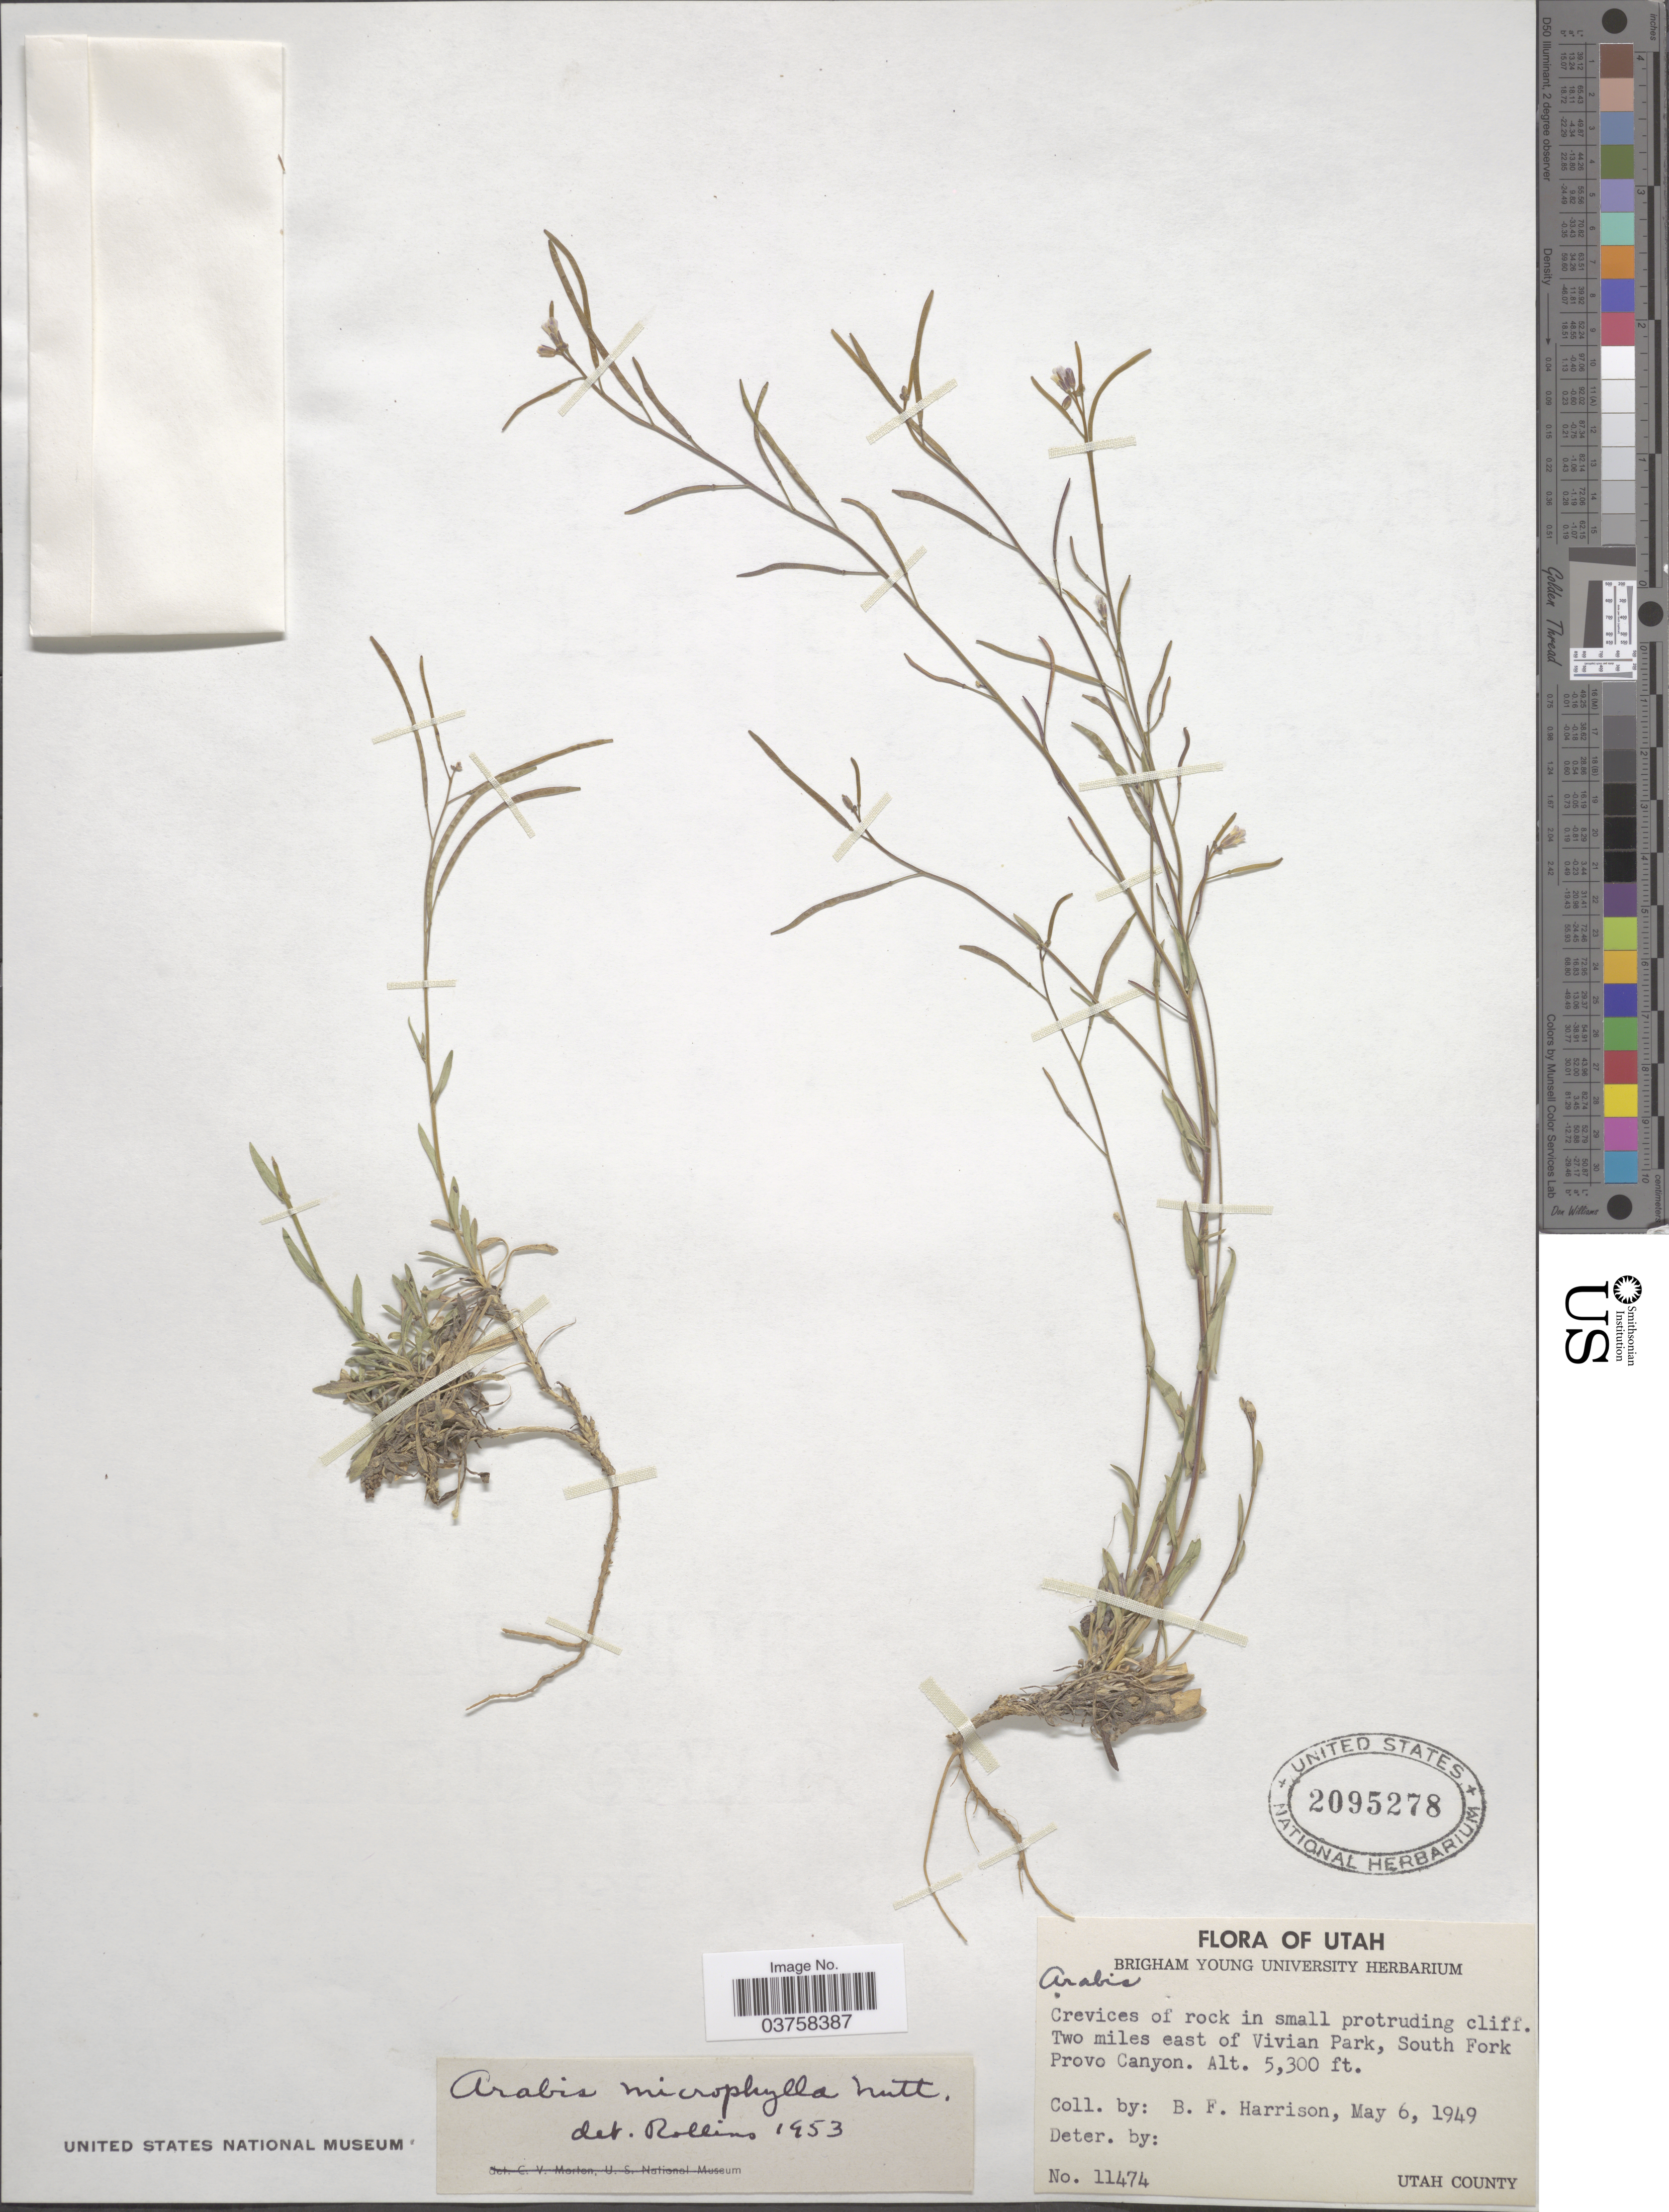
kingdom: Plantae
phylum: Tracheophyta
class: Magnoliopsida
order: Brassicales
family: Brassicaceae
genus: Arabis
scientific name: Arabis microphylla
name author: Nutt.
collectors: B. F. Harrison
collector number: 11474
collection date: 1949-05-06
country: United States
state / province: Utah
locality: Two miles east of Vivian Park, South Fork Provo Canyon. Utah County.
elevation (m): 1615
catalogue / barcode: US 2095278